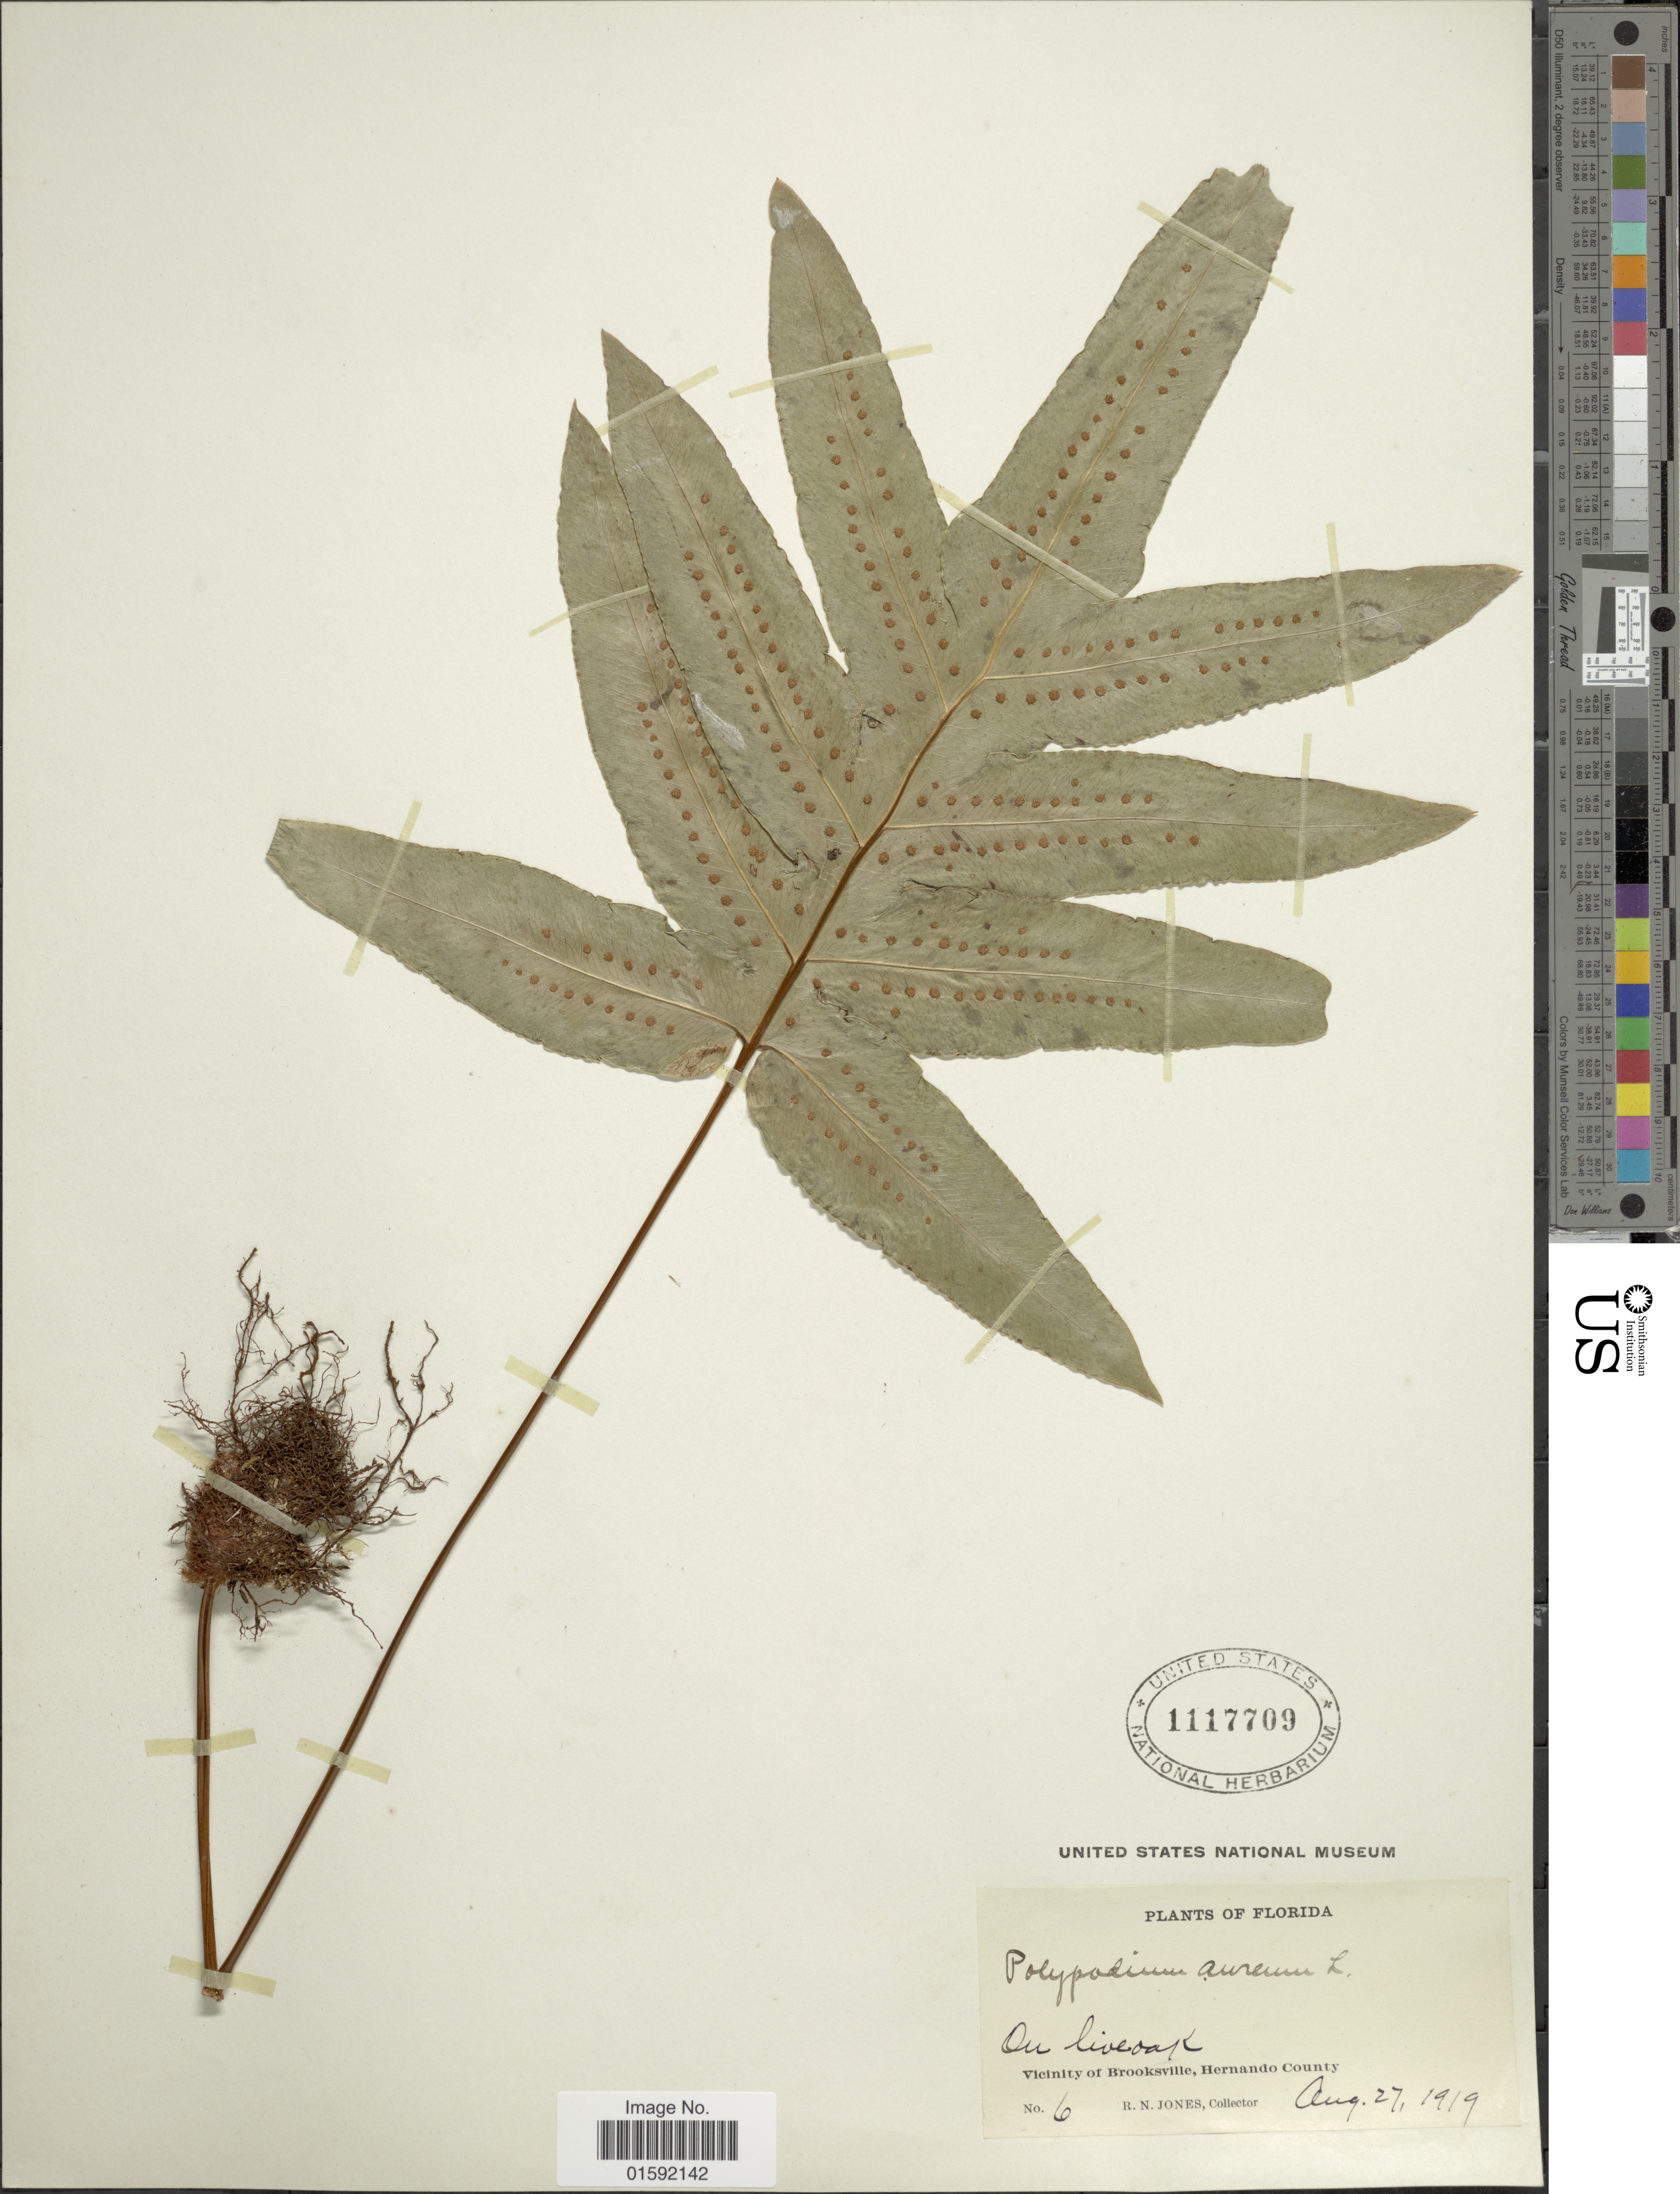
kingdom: Plantae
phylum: Tracheophyta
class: Polypodiopsida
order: Polypodiales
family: Polypodiaceae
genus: Phlebodium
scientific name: Phlebodium areolatum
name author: (Humb. & Bonap. ex Willd.) J. Sm.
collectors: R. N. Jones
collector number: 6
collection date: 1919-08-27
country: United States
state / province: Florida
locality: Vicinity of Brooksville, Hernando County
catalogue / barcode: US 1117709